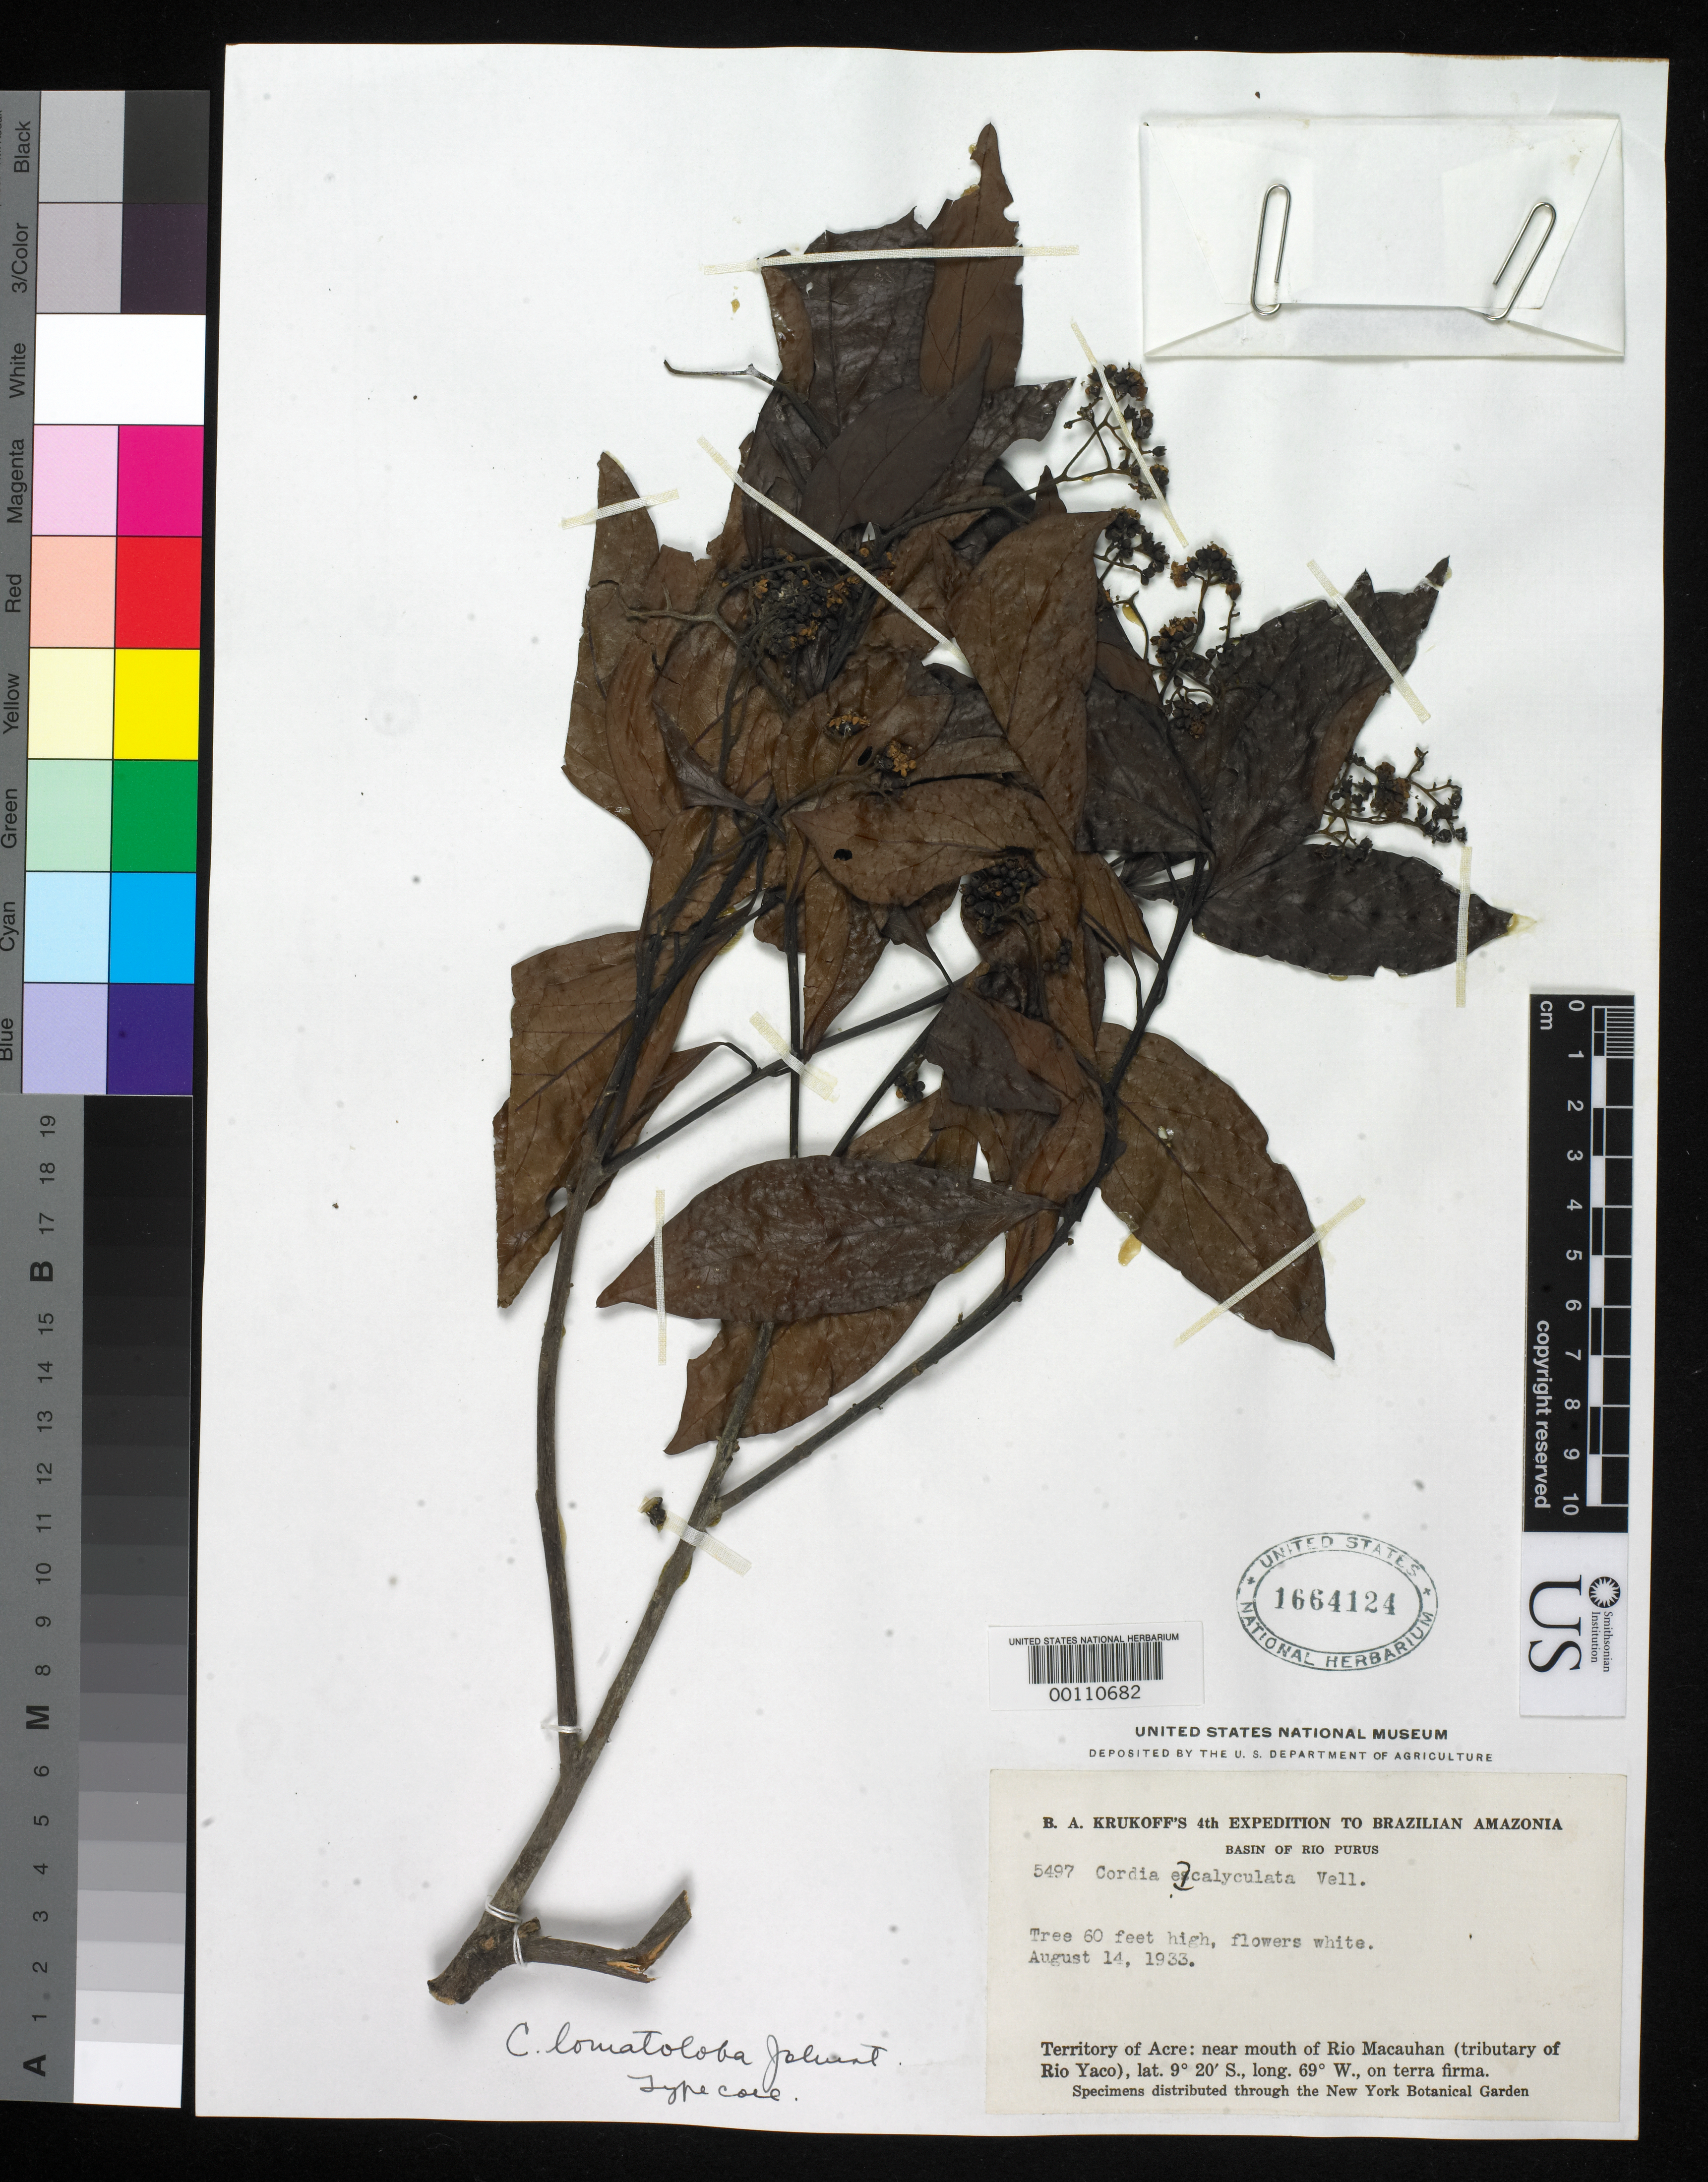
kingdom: Plantae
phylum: Tracheophyta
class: Magnoliopsida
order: Boraginales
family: Cordiaceae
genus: Cordia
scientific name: Cordia lomatoloba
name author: I.M. Johnst.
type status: Isotype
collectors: B. A. Krukoff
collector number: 5497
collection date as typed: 14 Aug 1933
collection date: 1933-08-14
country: Brazil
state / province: Acre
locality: Near mouth of Rio Macauhan.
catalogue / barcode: US 1664124